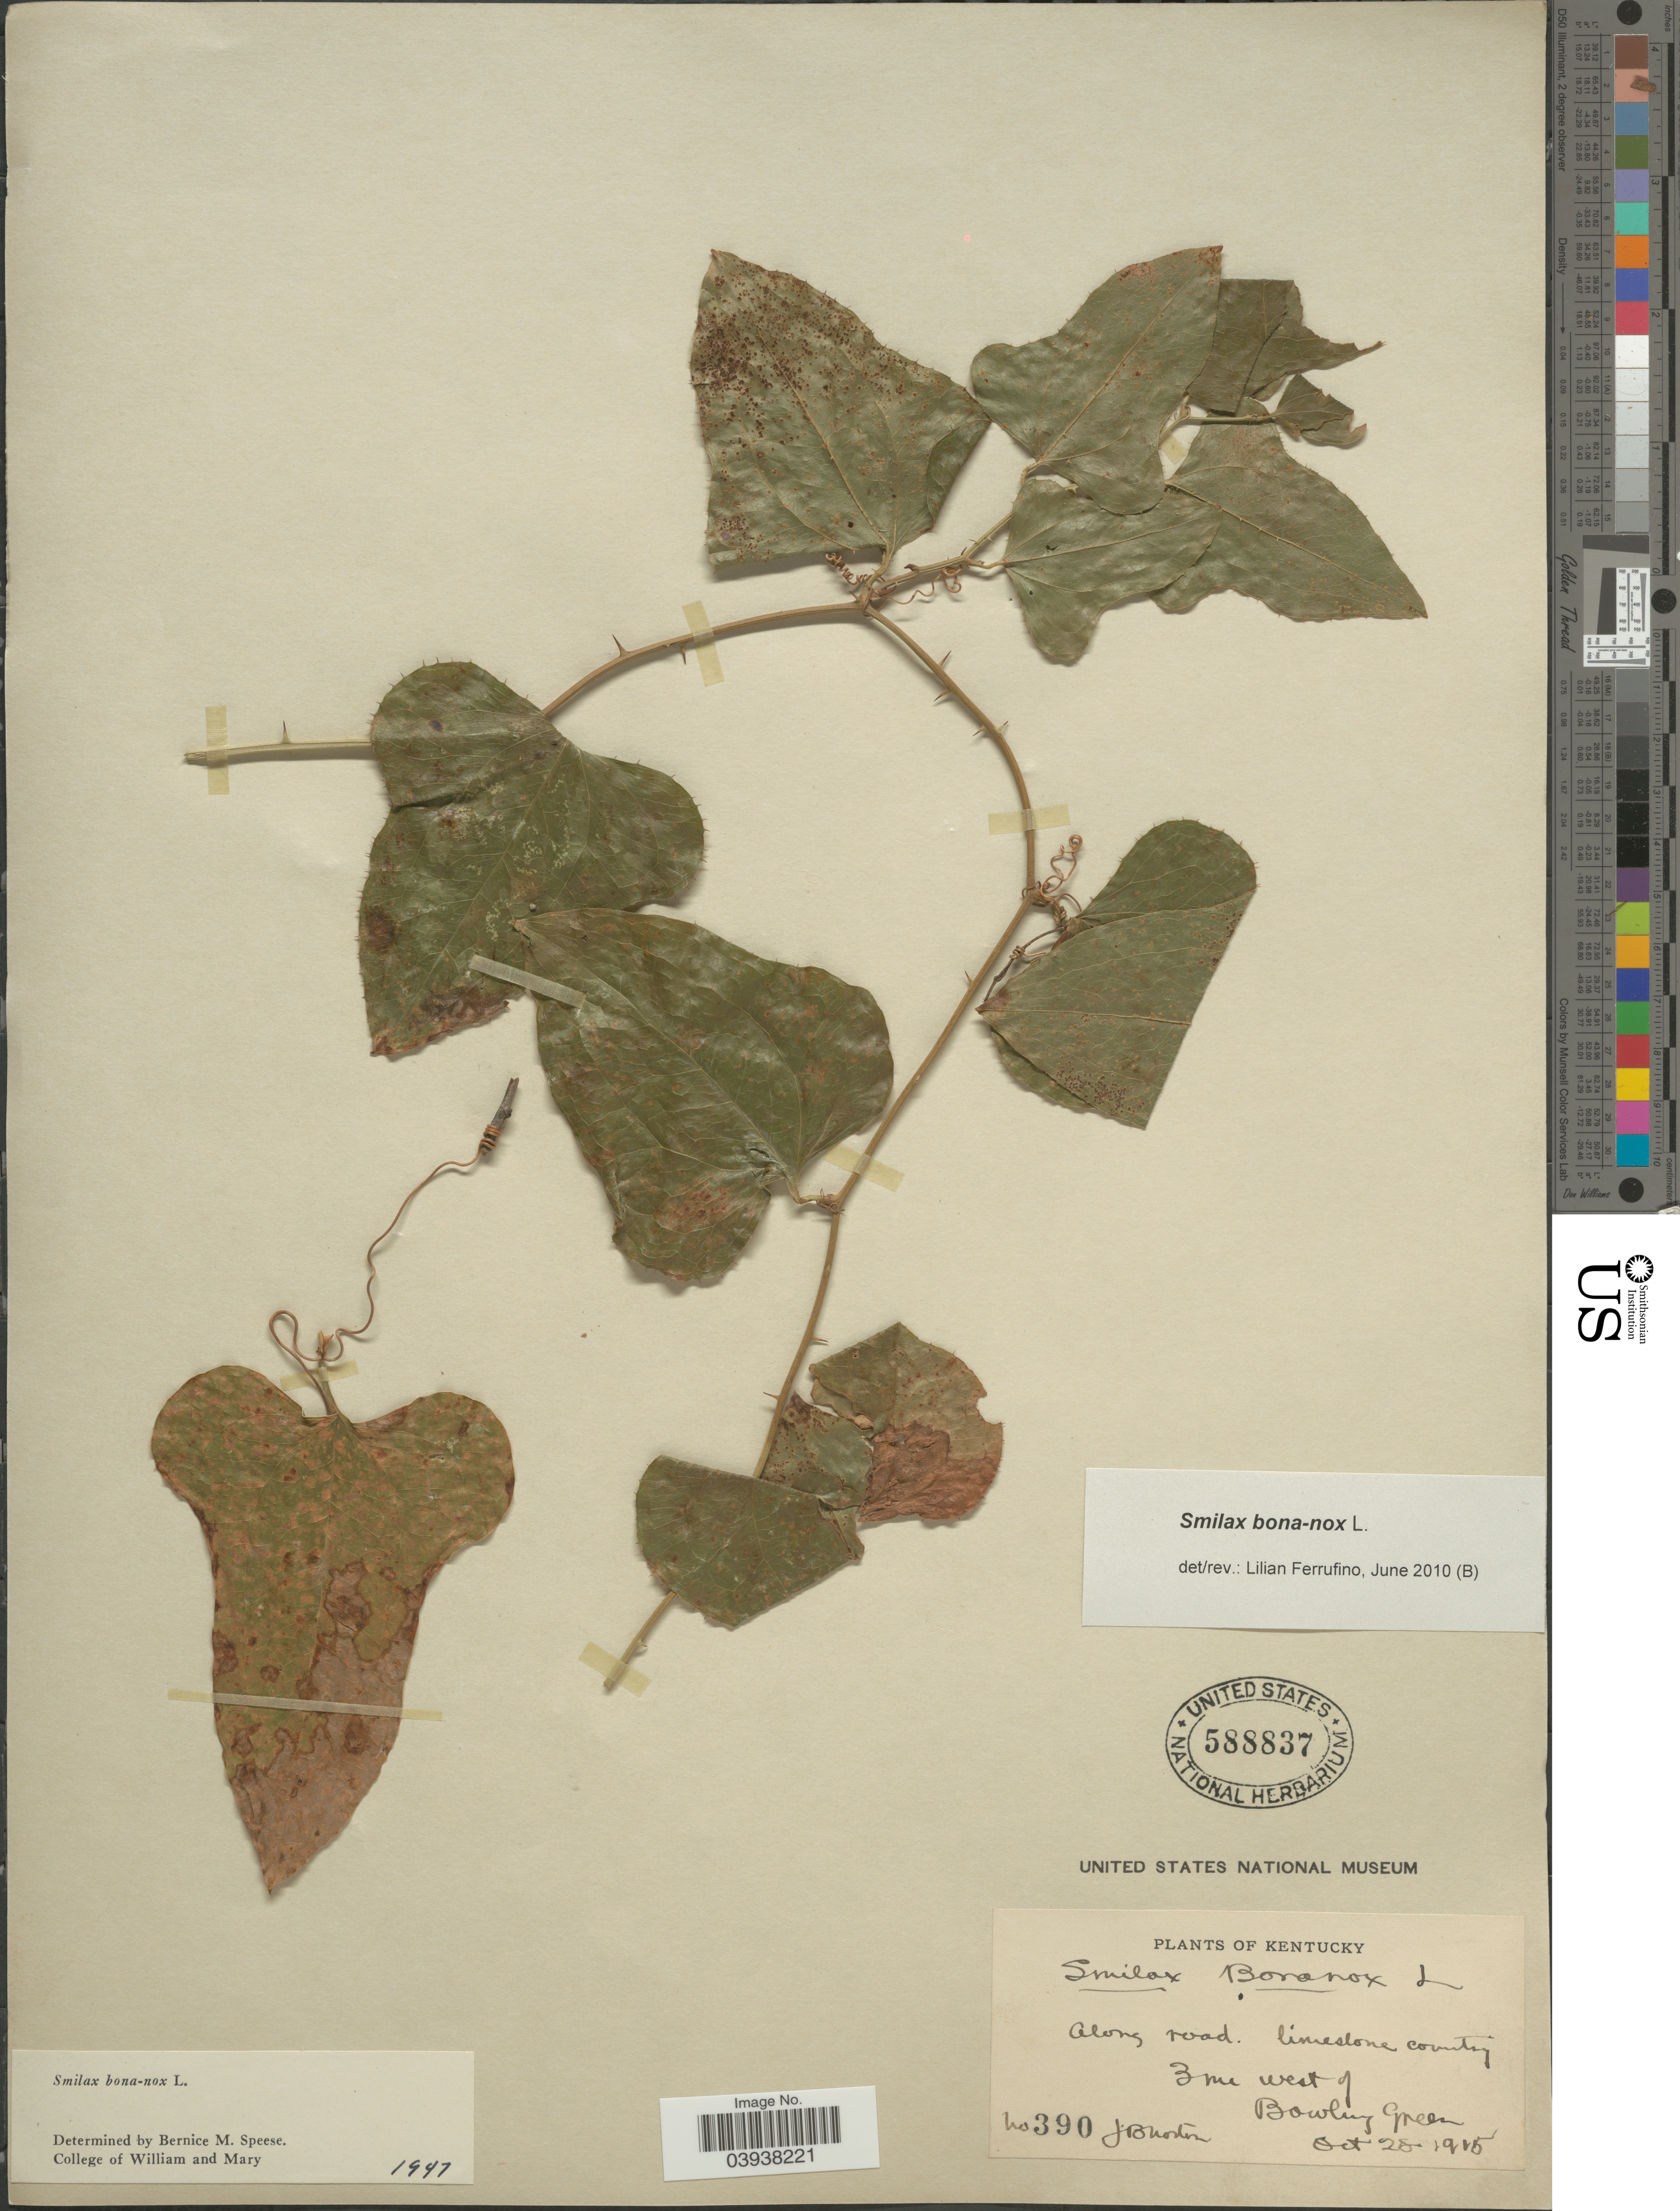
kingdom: Plantae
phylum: Tracheophyta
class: Liliopsida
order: Liliales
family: Smilacaceae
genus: Smilax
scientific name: Smilax bona-nox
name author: L.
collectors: J. B. Norton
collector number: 390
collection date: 1915-10-28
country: United States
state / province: Kentucky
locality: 3 mi west of Bowling Green.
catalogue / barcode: US 588837